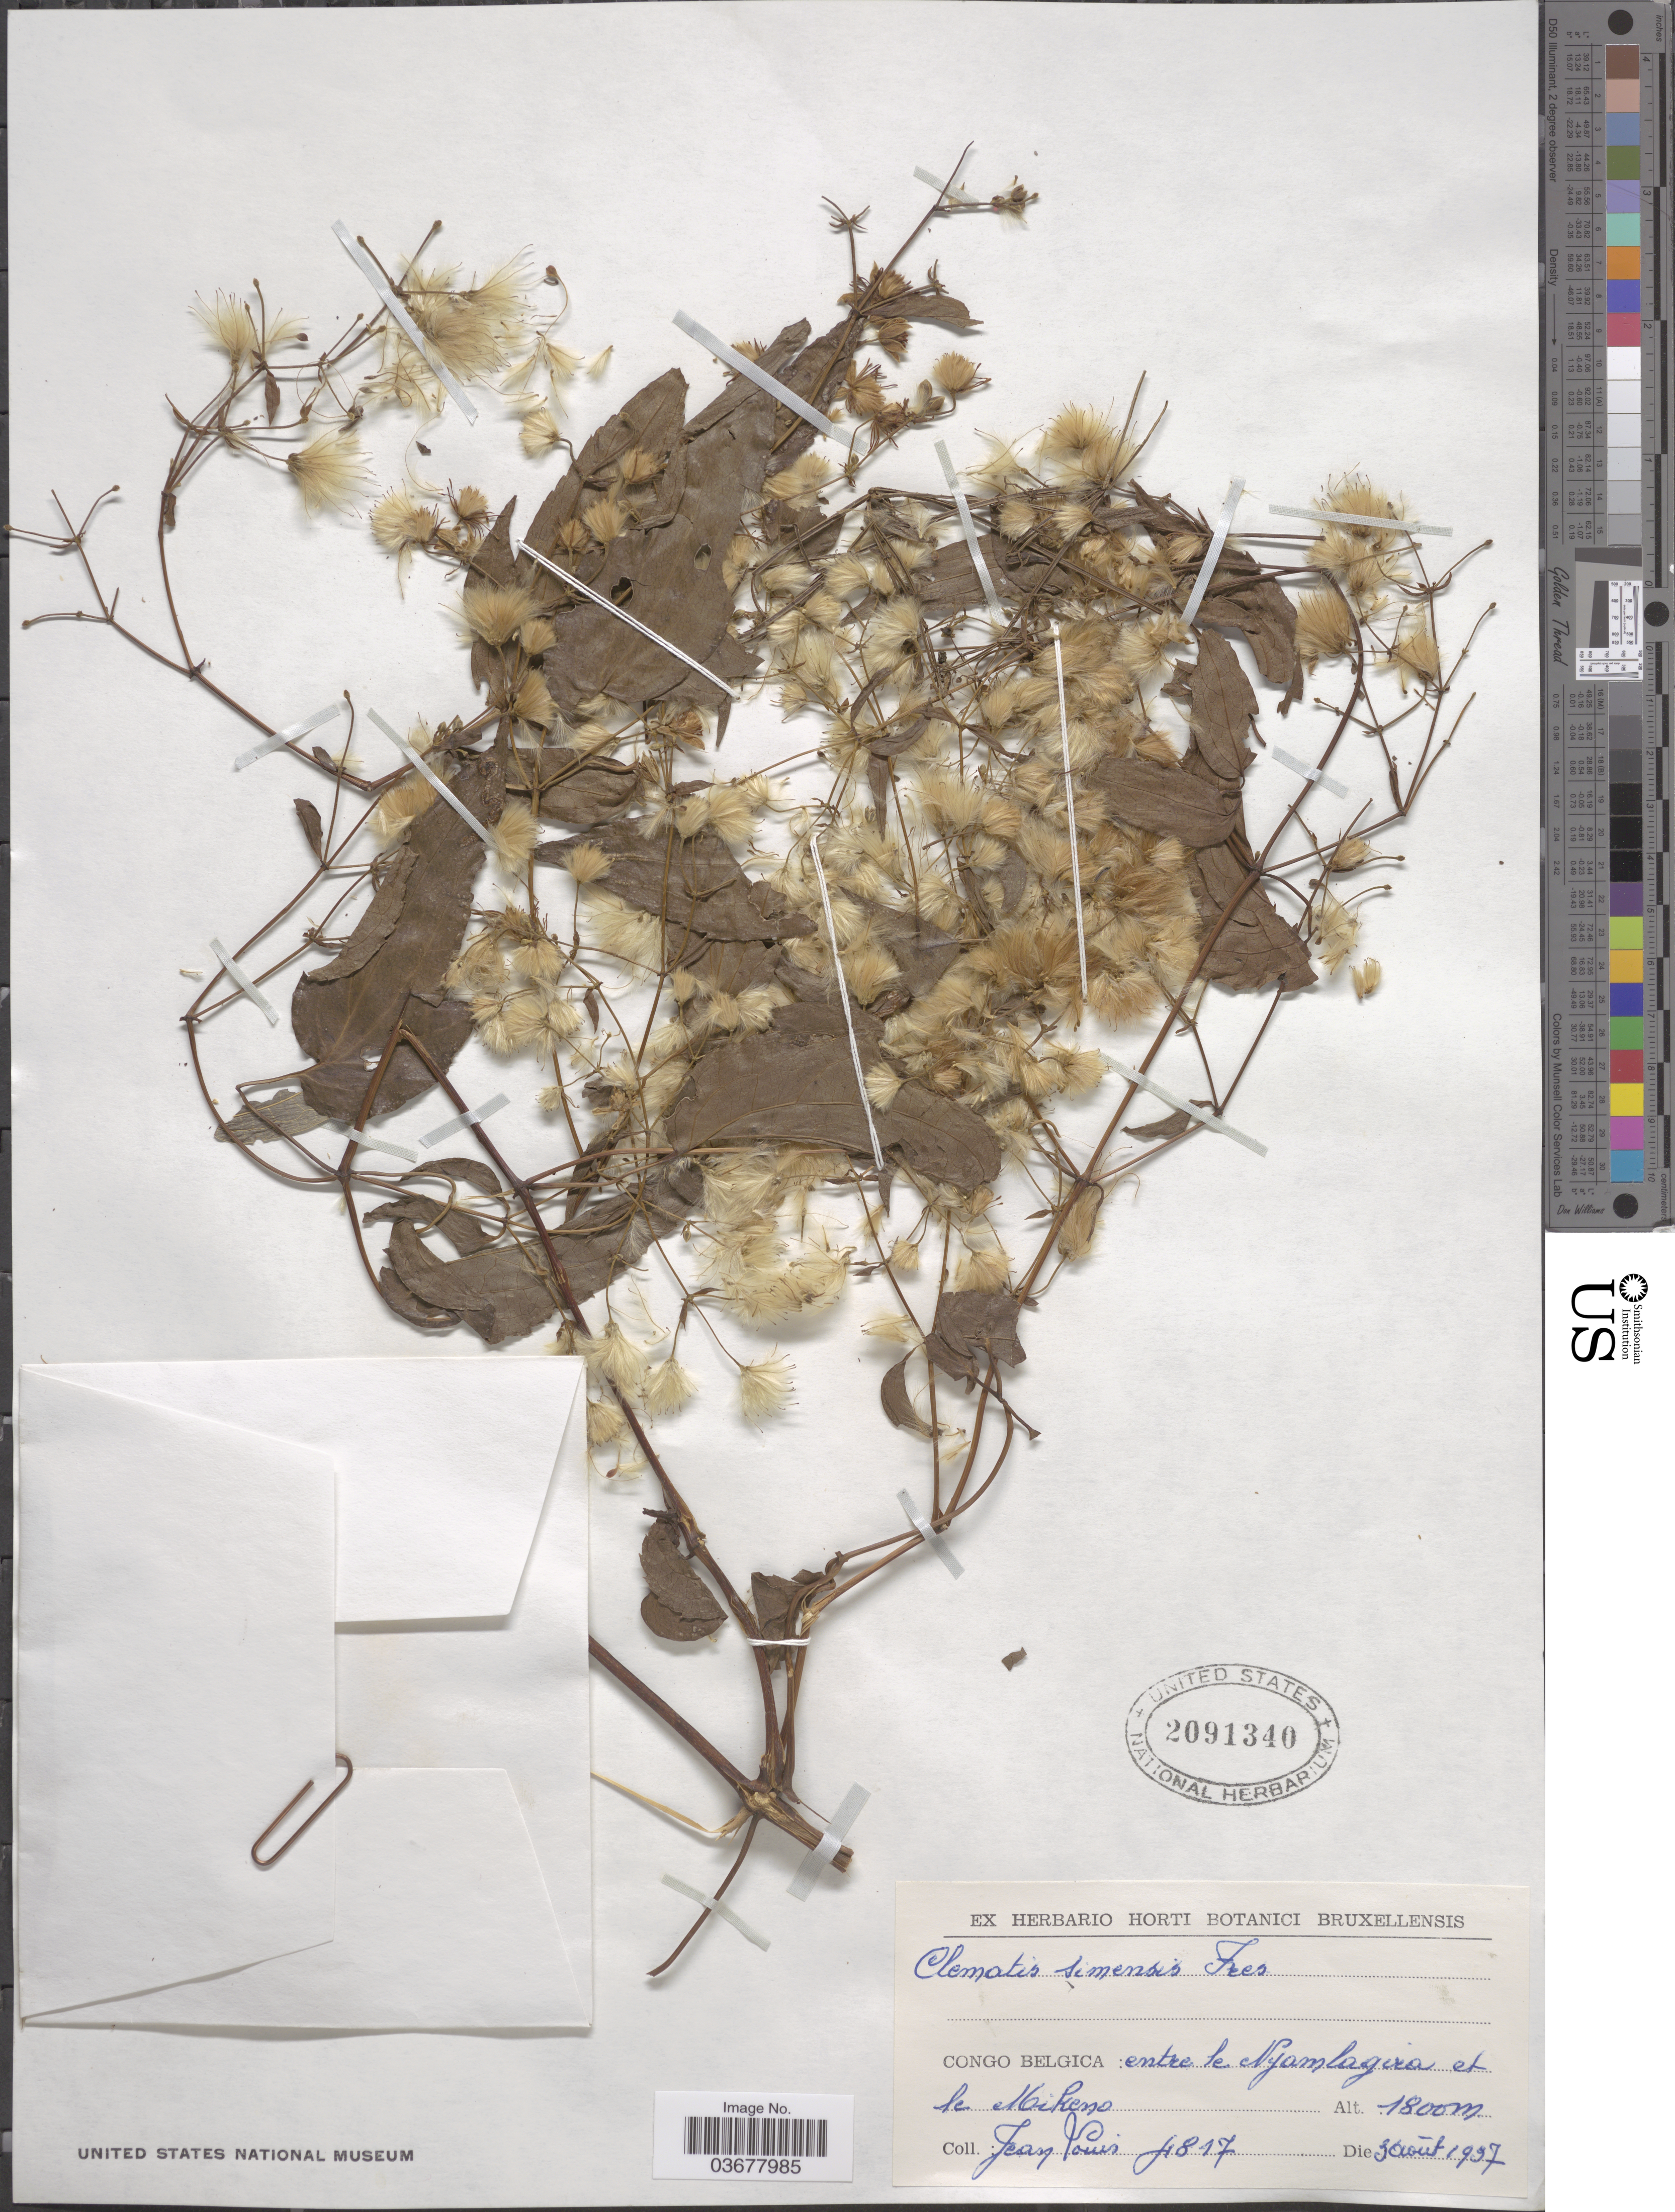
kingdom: Plantae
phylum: Tracheophyta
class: Magnoliopsida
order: Ranunculales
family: Ranunculaceae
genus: Clematis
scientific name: Clematis simensis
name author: Fresen.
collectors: J. Louis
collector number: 4817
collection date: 1937-08-03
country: Congo, Democratic Republic of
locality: Congo Belgica: entre le Nyamlagira et le Mikeno.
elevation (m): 1800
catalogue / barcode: US 2091340